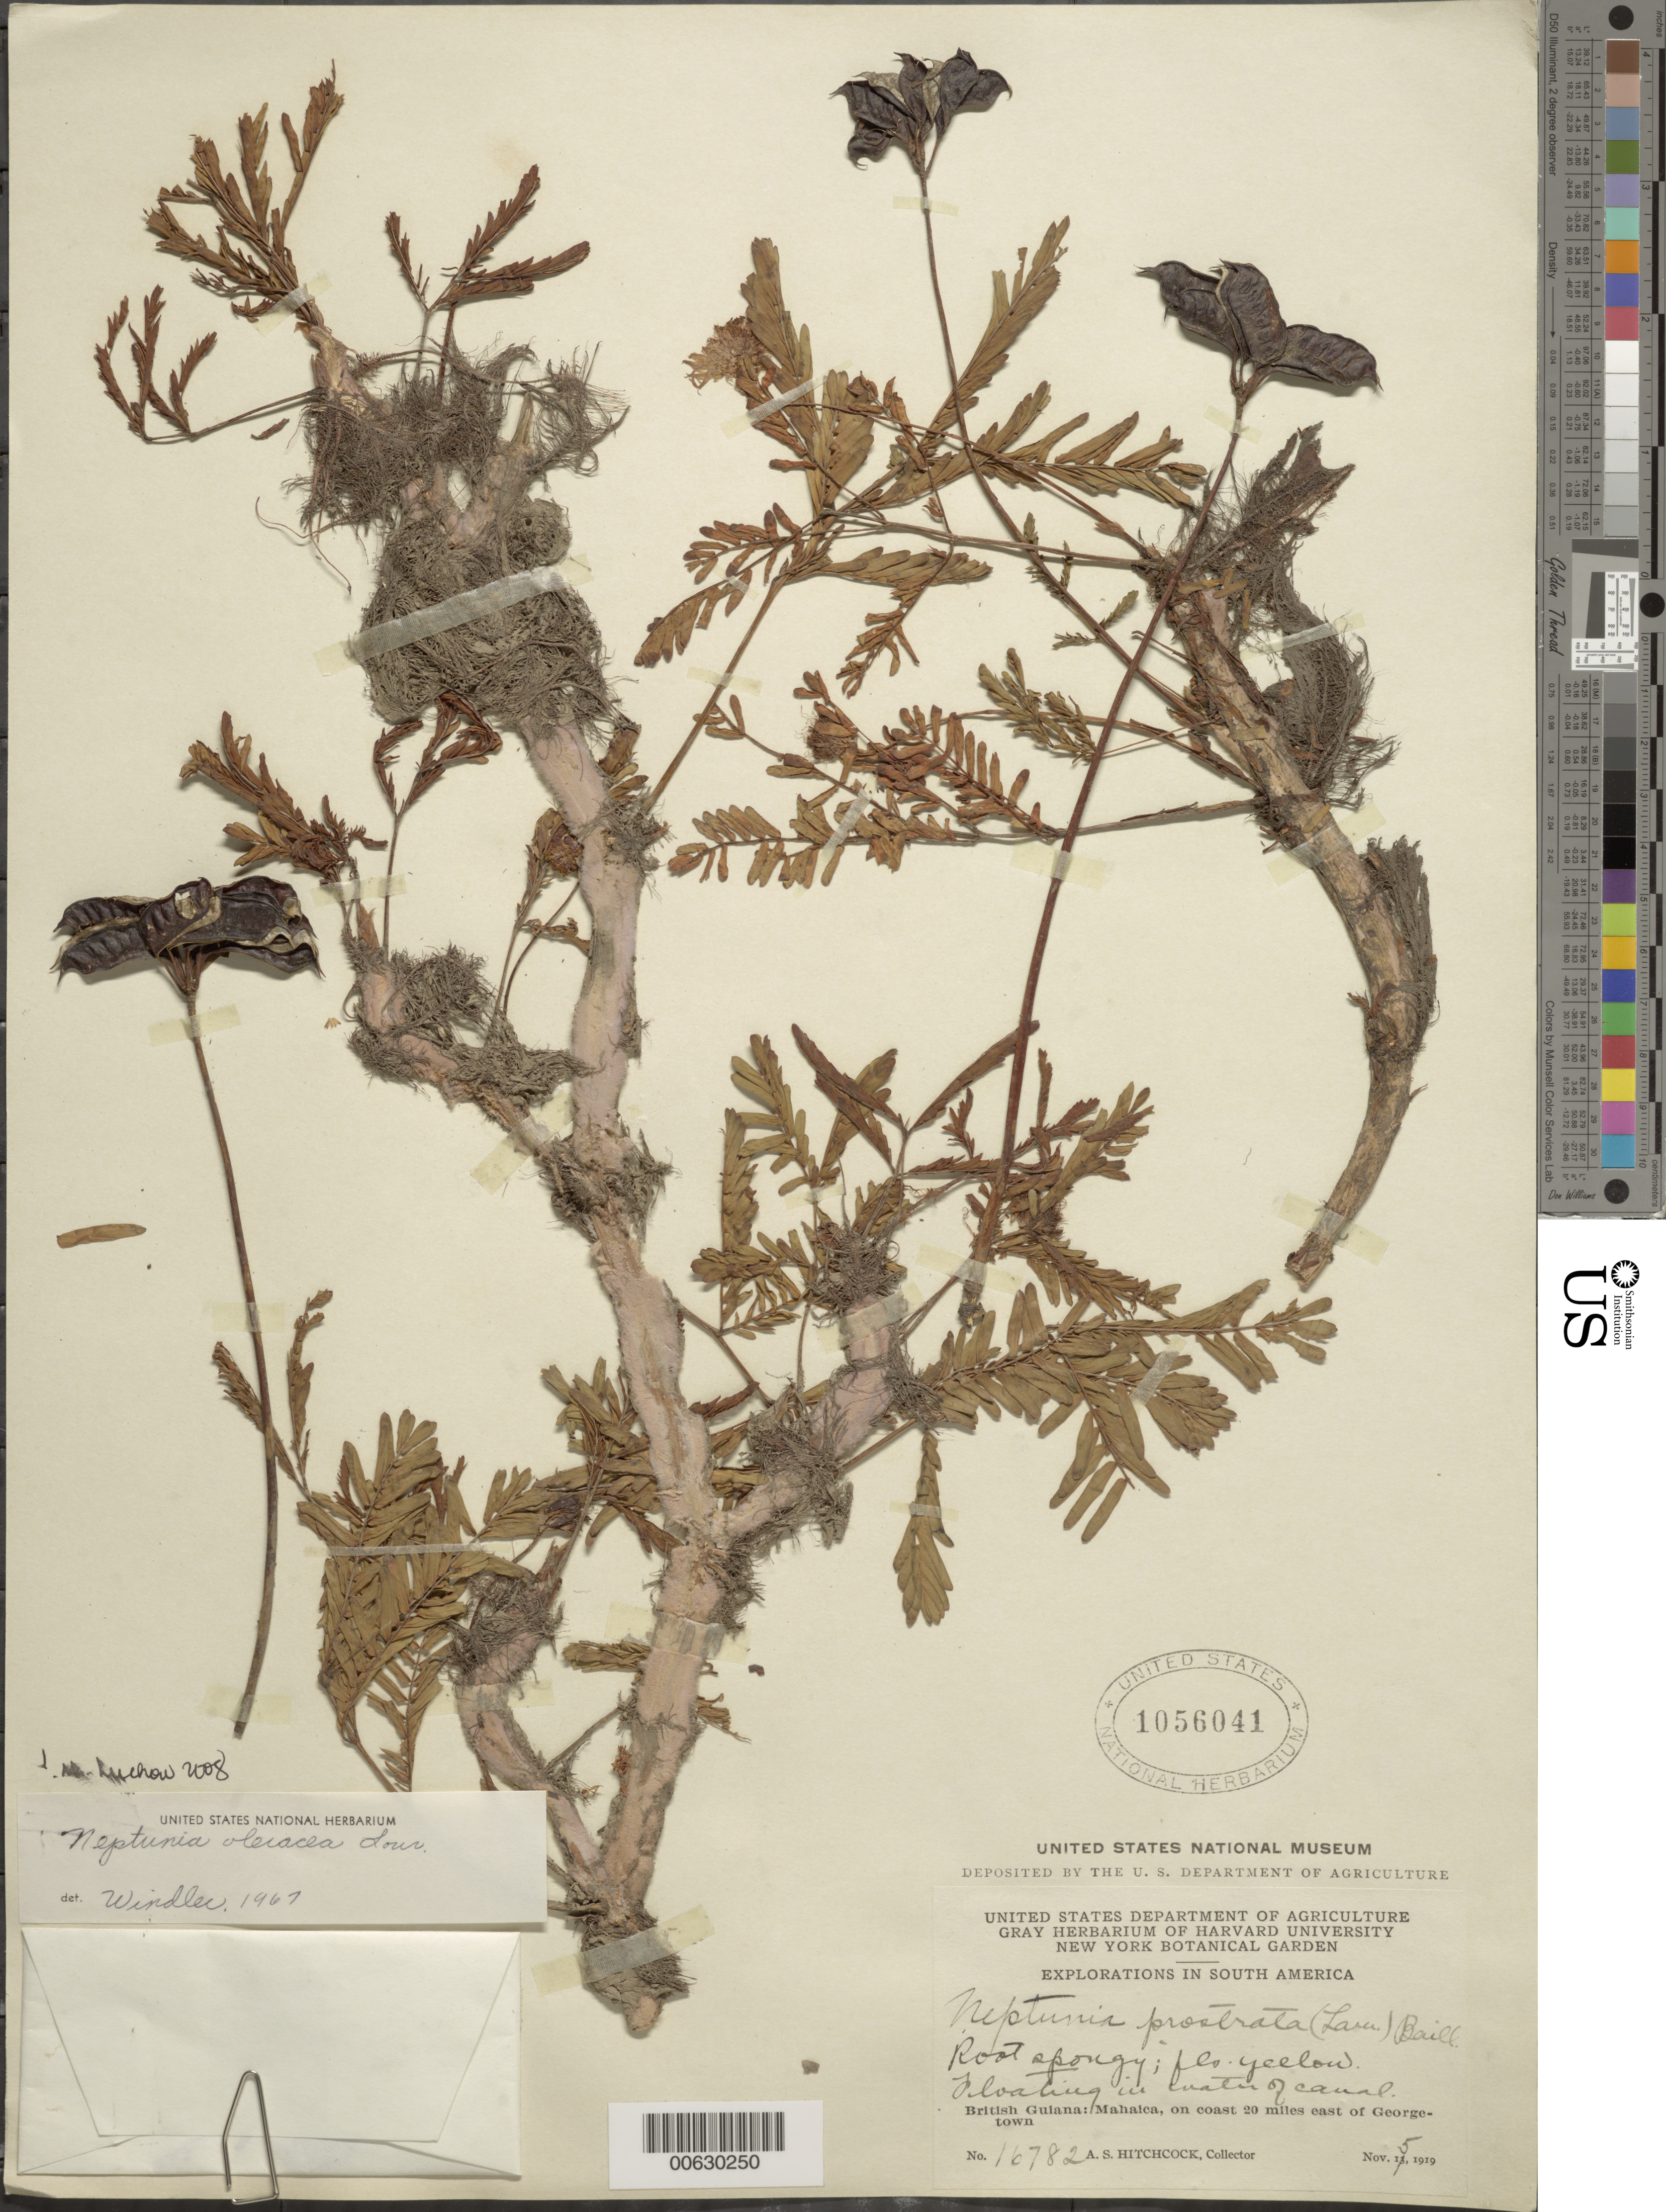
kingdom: Plantae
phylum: Tracheophyta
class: Magnoliopsida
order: Fabales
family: Fabaceae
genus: Neptunia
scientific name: Neptunia oleracea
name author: Lour.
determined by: Windler, D. R.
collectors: A. S. Hitchcock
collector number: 16782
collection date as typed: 15-Nov-19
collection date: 1919-11-15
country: Guyana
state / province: Demerara-Mahaica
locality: Mahaica, on coast 20 miles east of Georgetown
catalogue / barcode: US 1056041